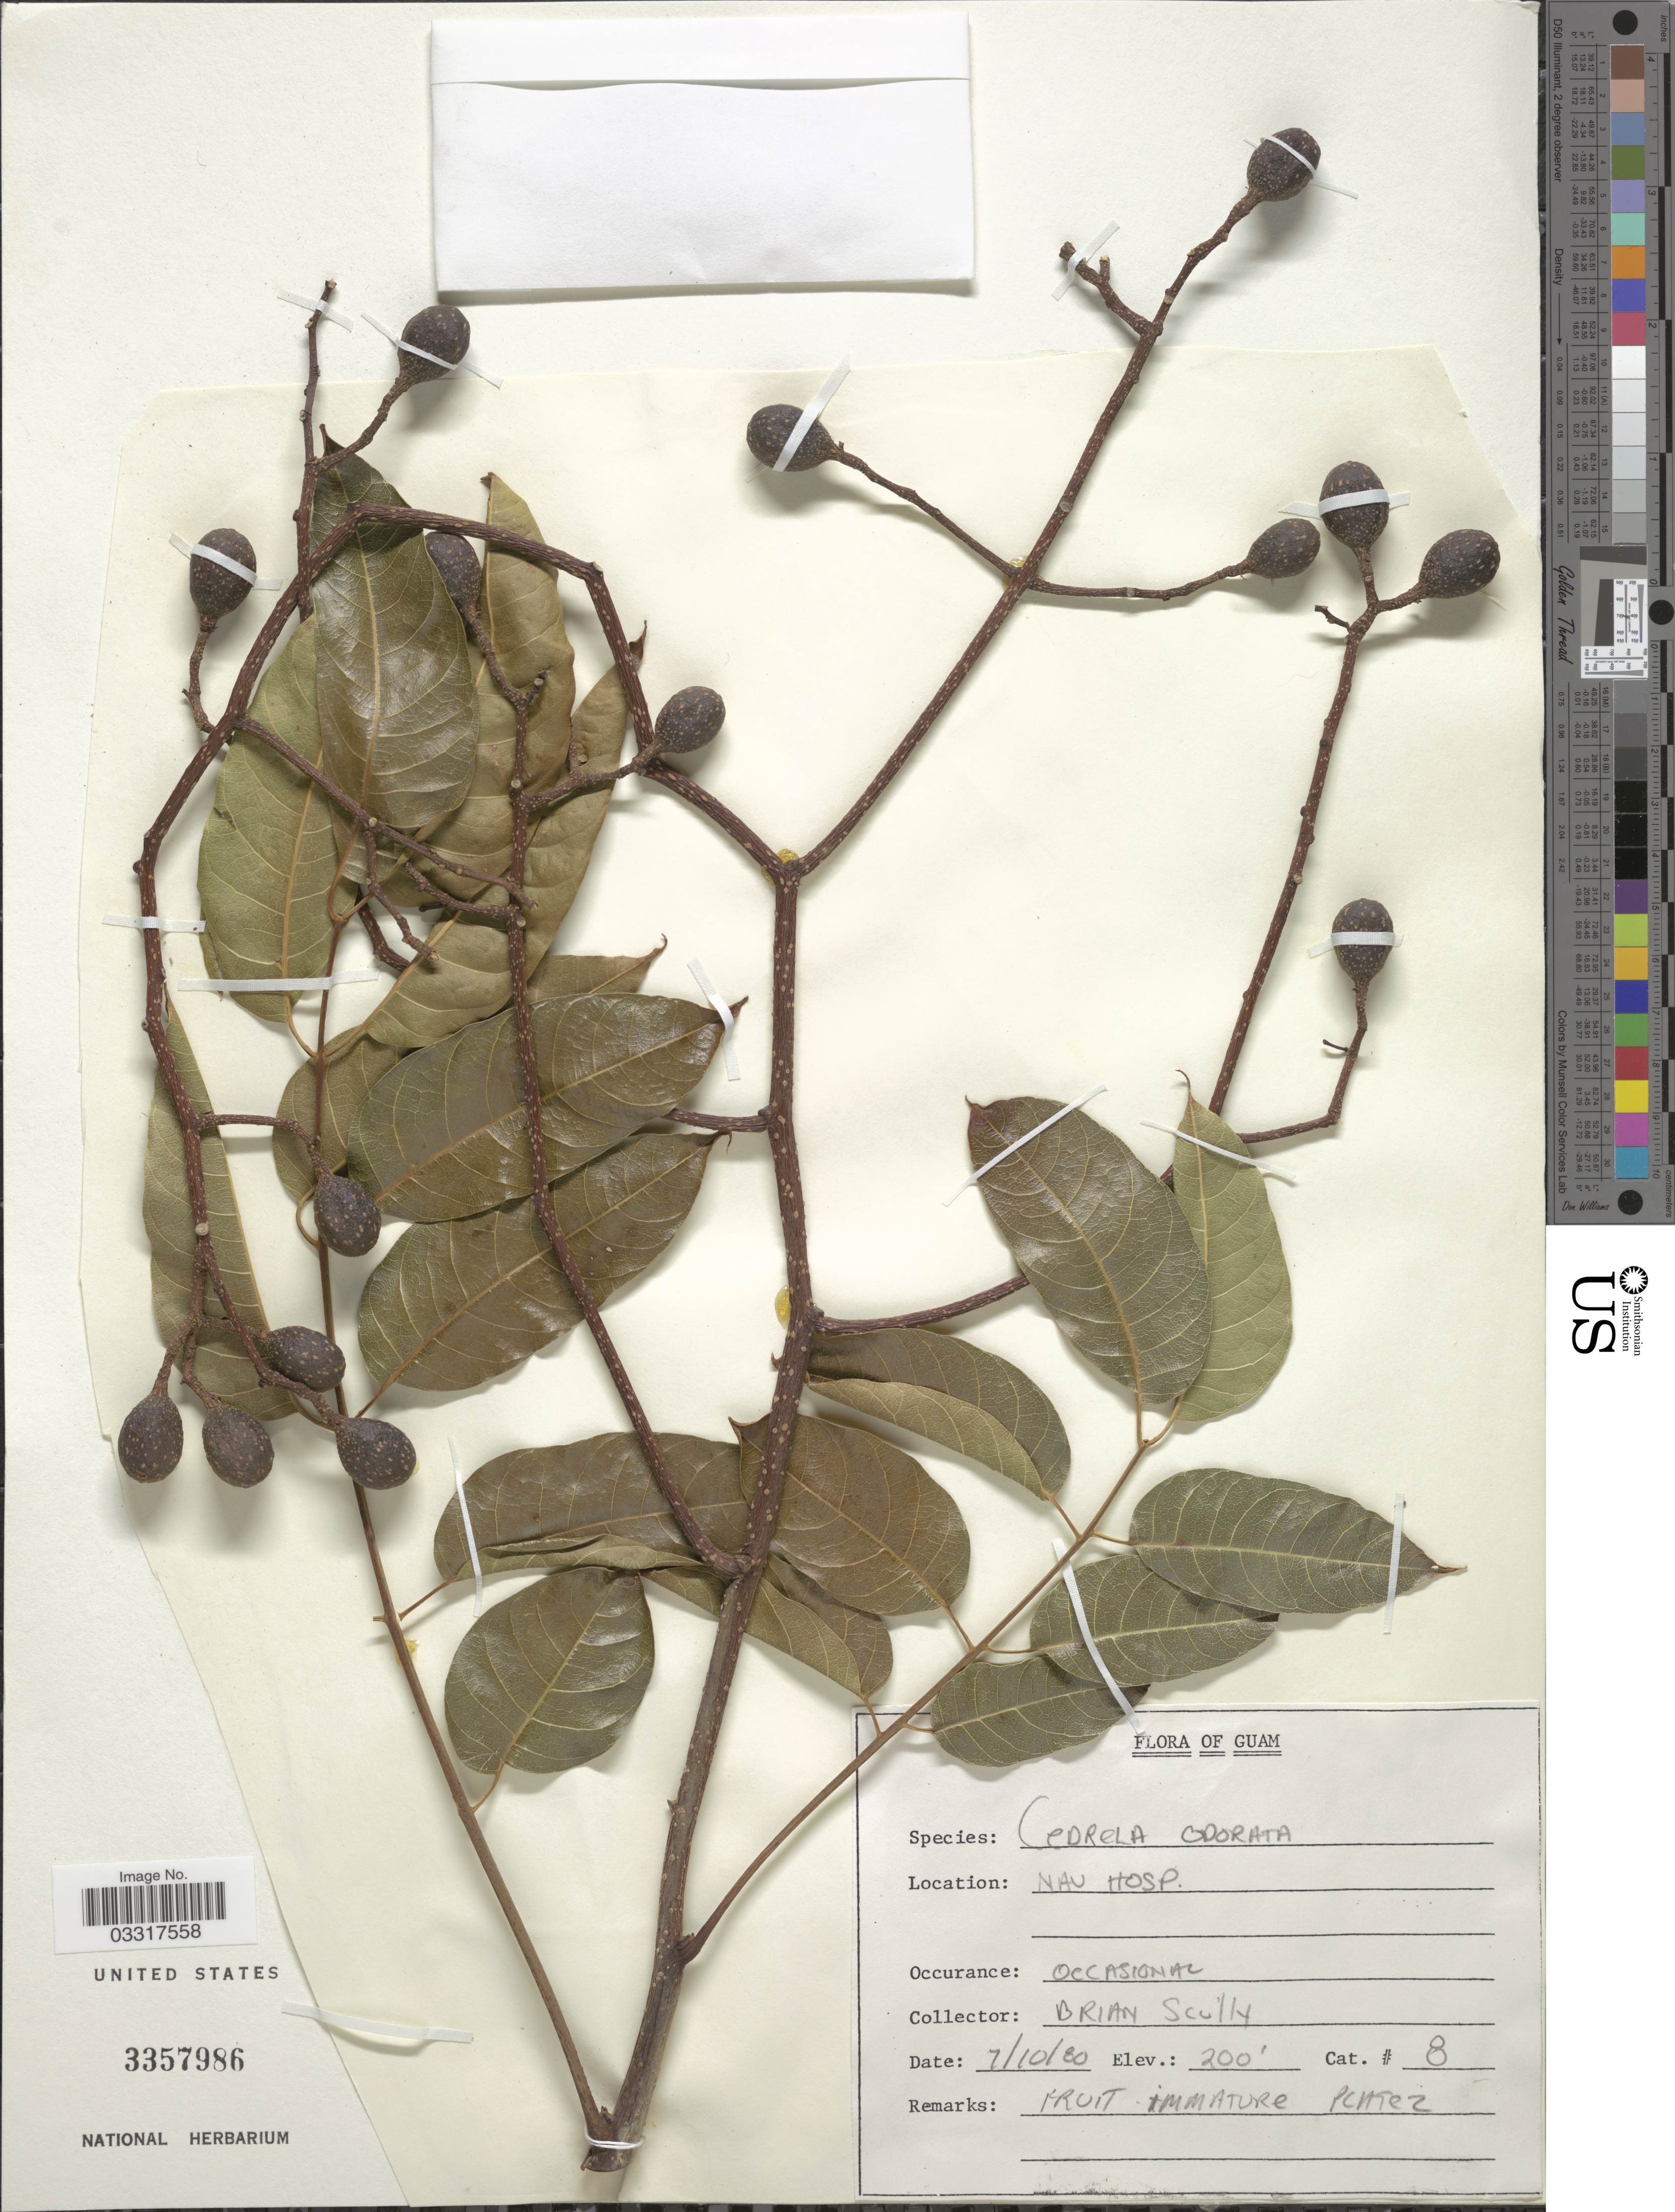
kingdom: Plantae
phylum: Tracheophyta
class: Magnoliopsida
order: Sapindales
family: Meliaceae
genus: Cedrela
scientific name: Cedrela odorata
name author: L.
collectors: B. Scully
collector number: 8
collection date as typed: Transcribed d/m/y: 7/10/80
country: Guam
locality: Nau [interpreted] Hosp.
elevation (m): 61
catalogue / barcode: US 3357986